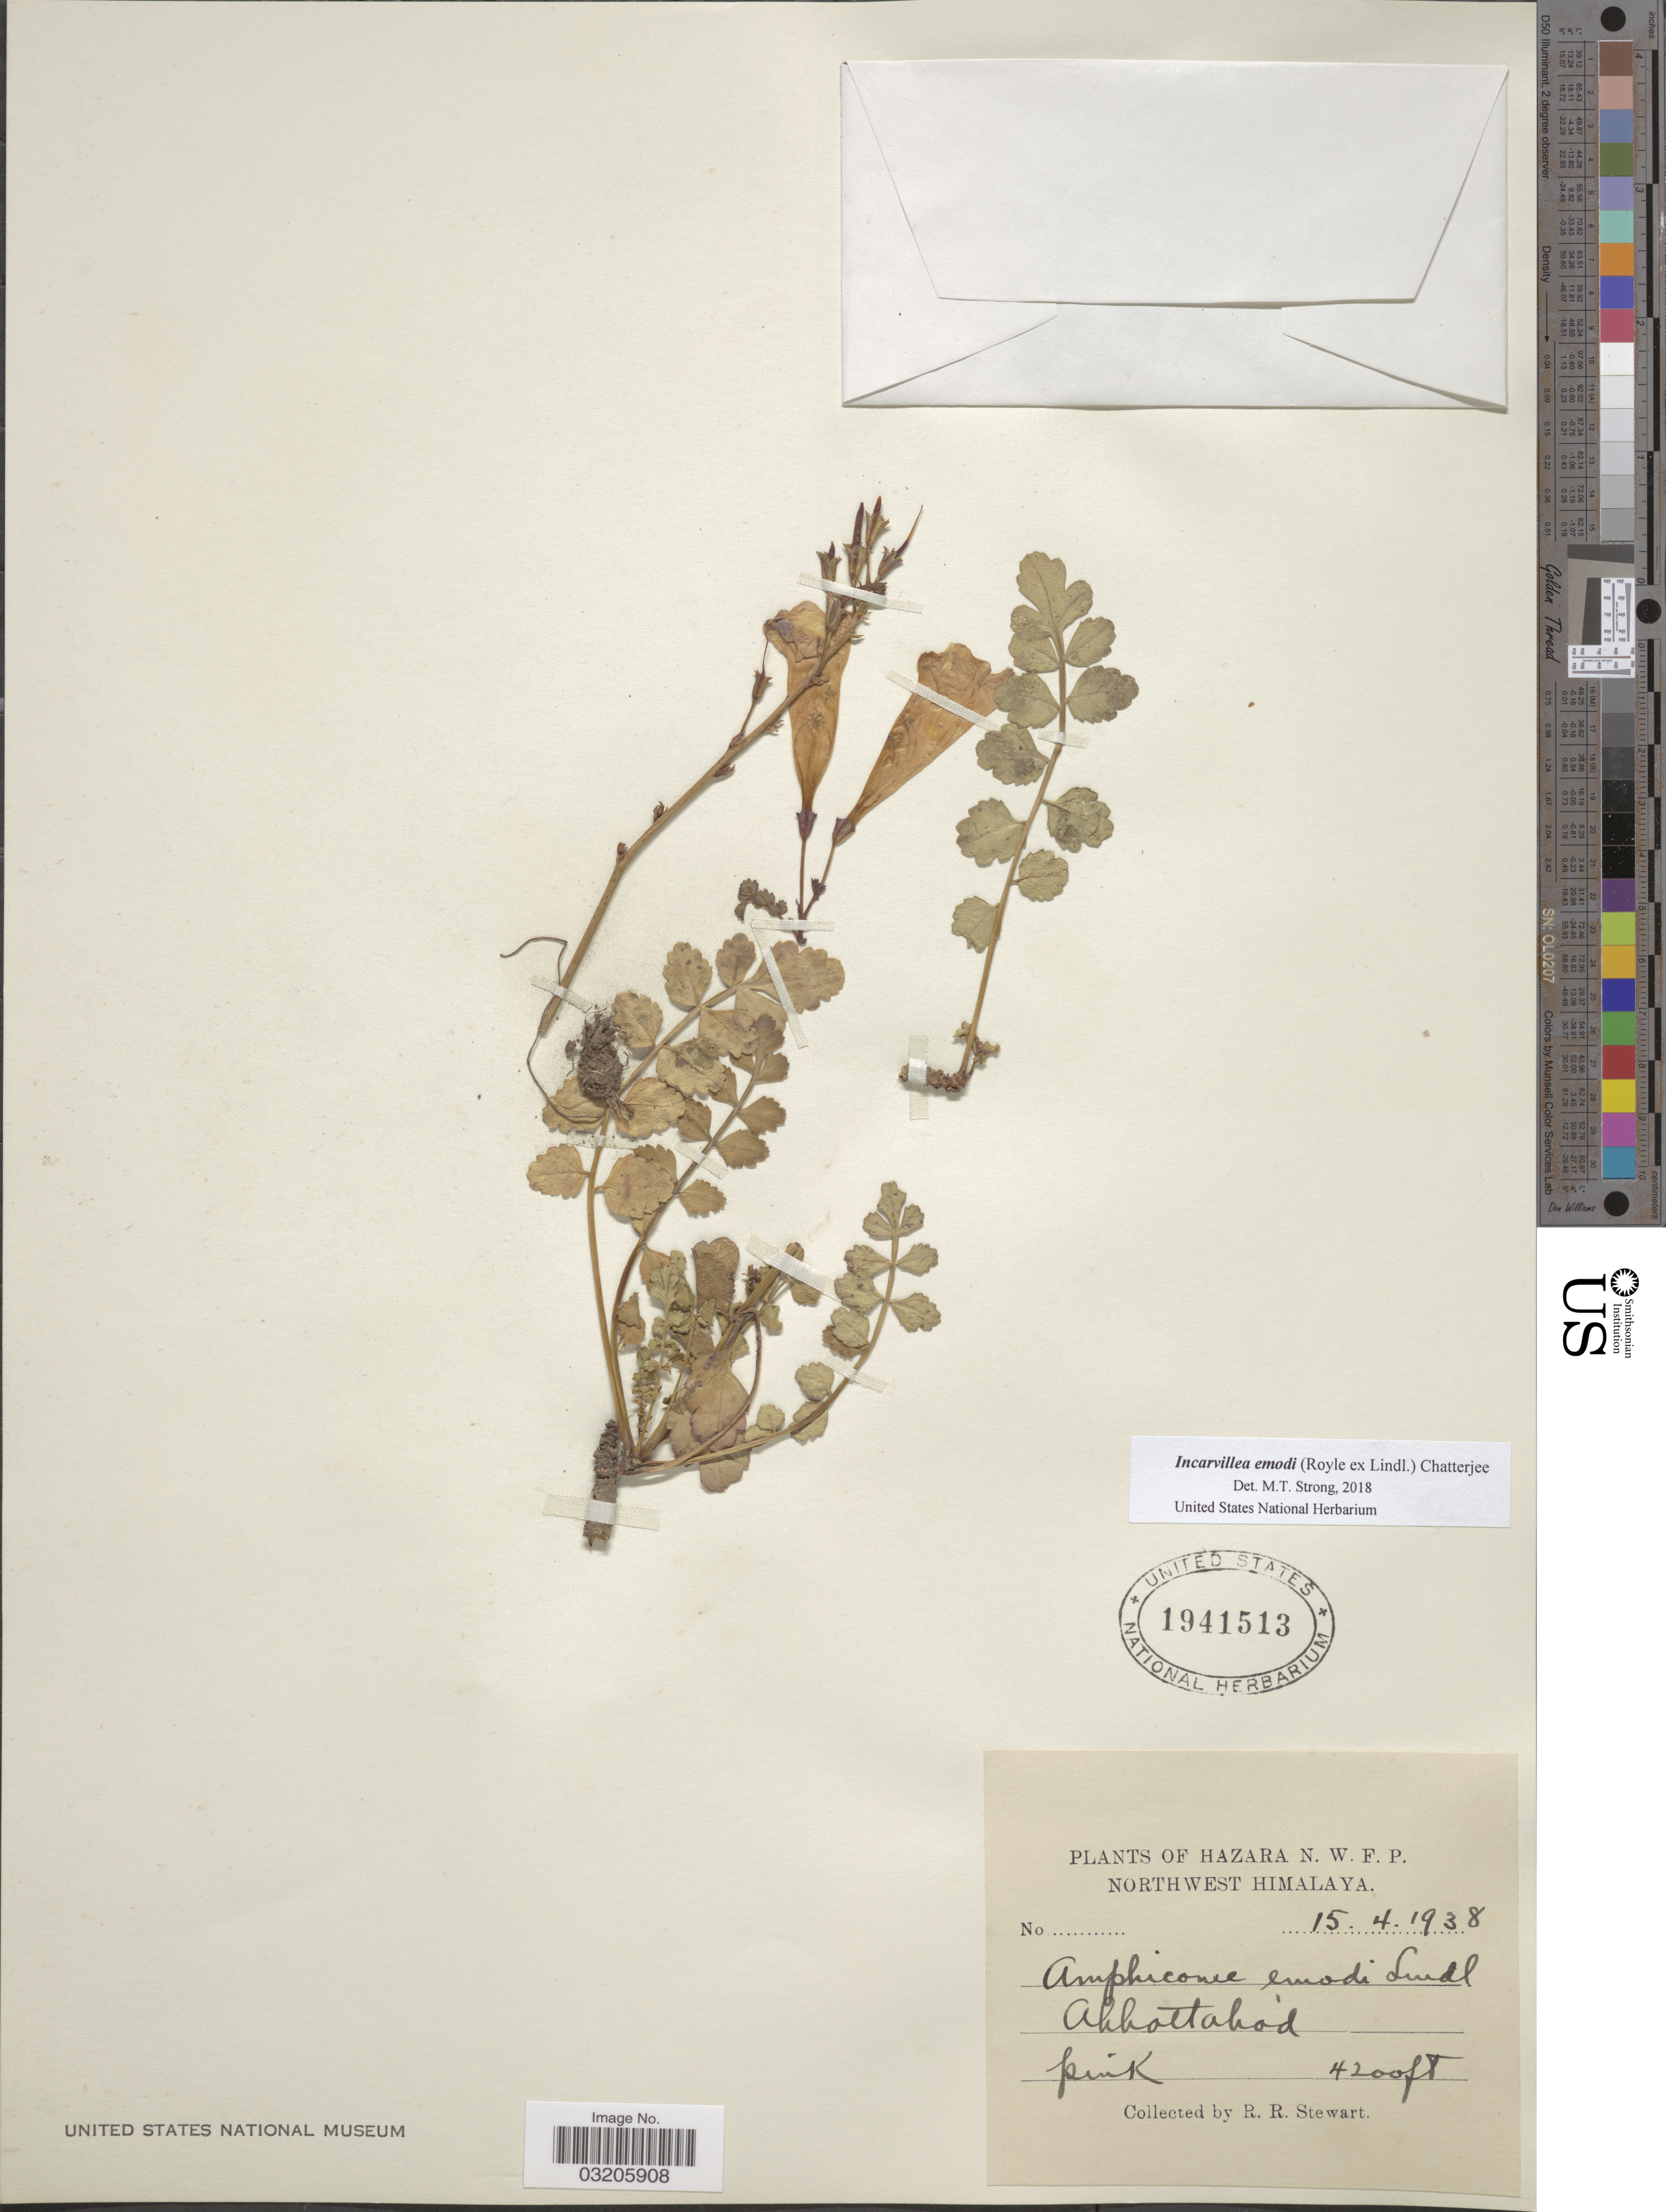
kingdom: Plantae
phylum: Tracheophyta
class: Magnoliopsida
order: Lamiales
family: Bignoniaceae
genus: Incarvillea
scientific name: Incarvillea emodi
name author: Chatterjee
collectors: R. Stewart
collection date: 1938-04-15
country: Pakistan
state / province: Khyber Pakhtunkhwa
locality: Hazara N.W.F.P. Northwest Himalaya. Abbottabad.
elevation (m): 1280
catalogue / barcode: US 1941513